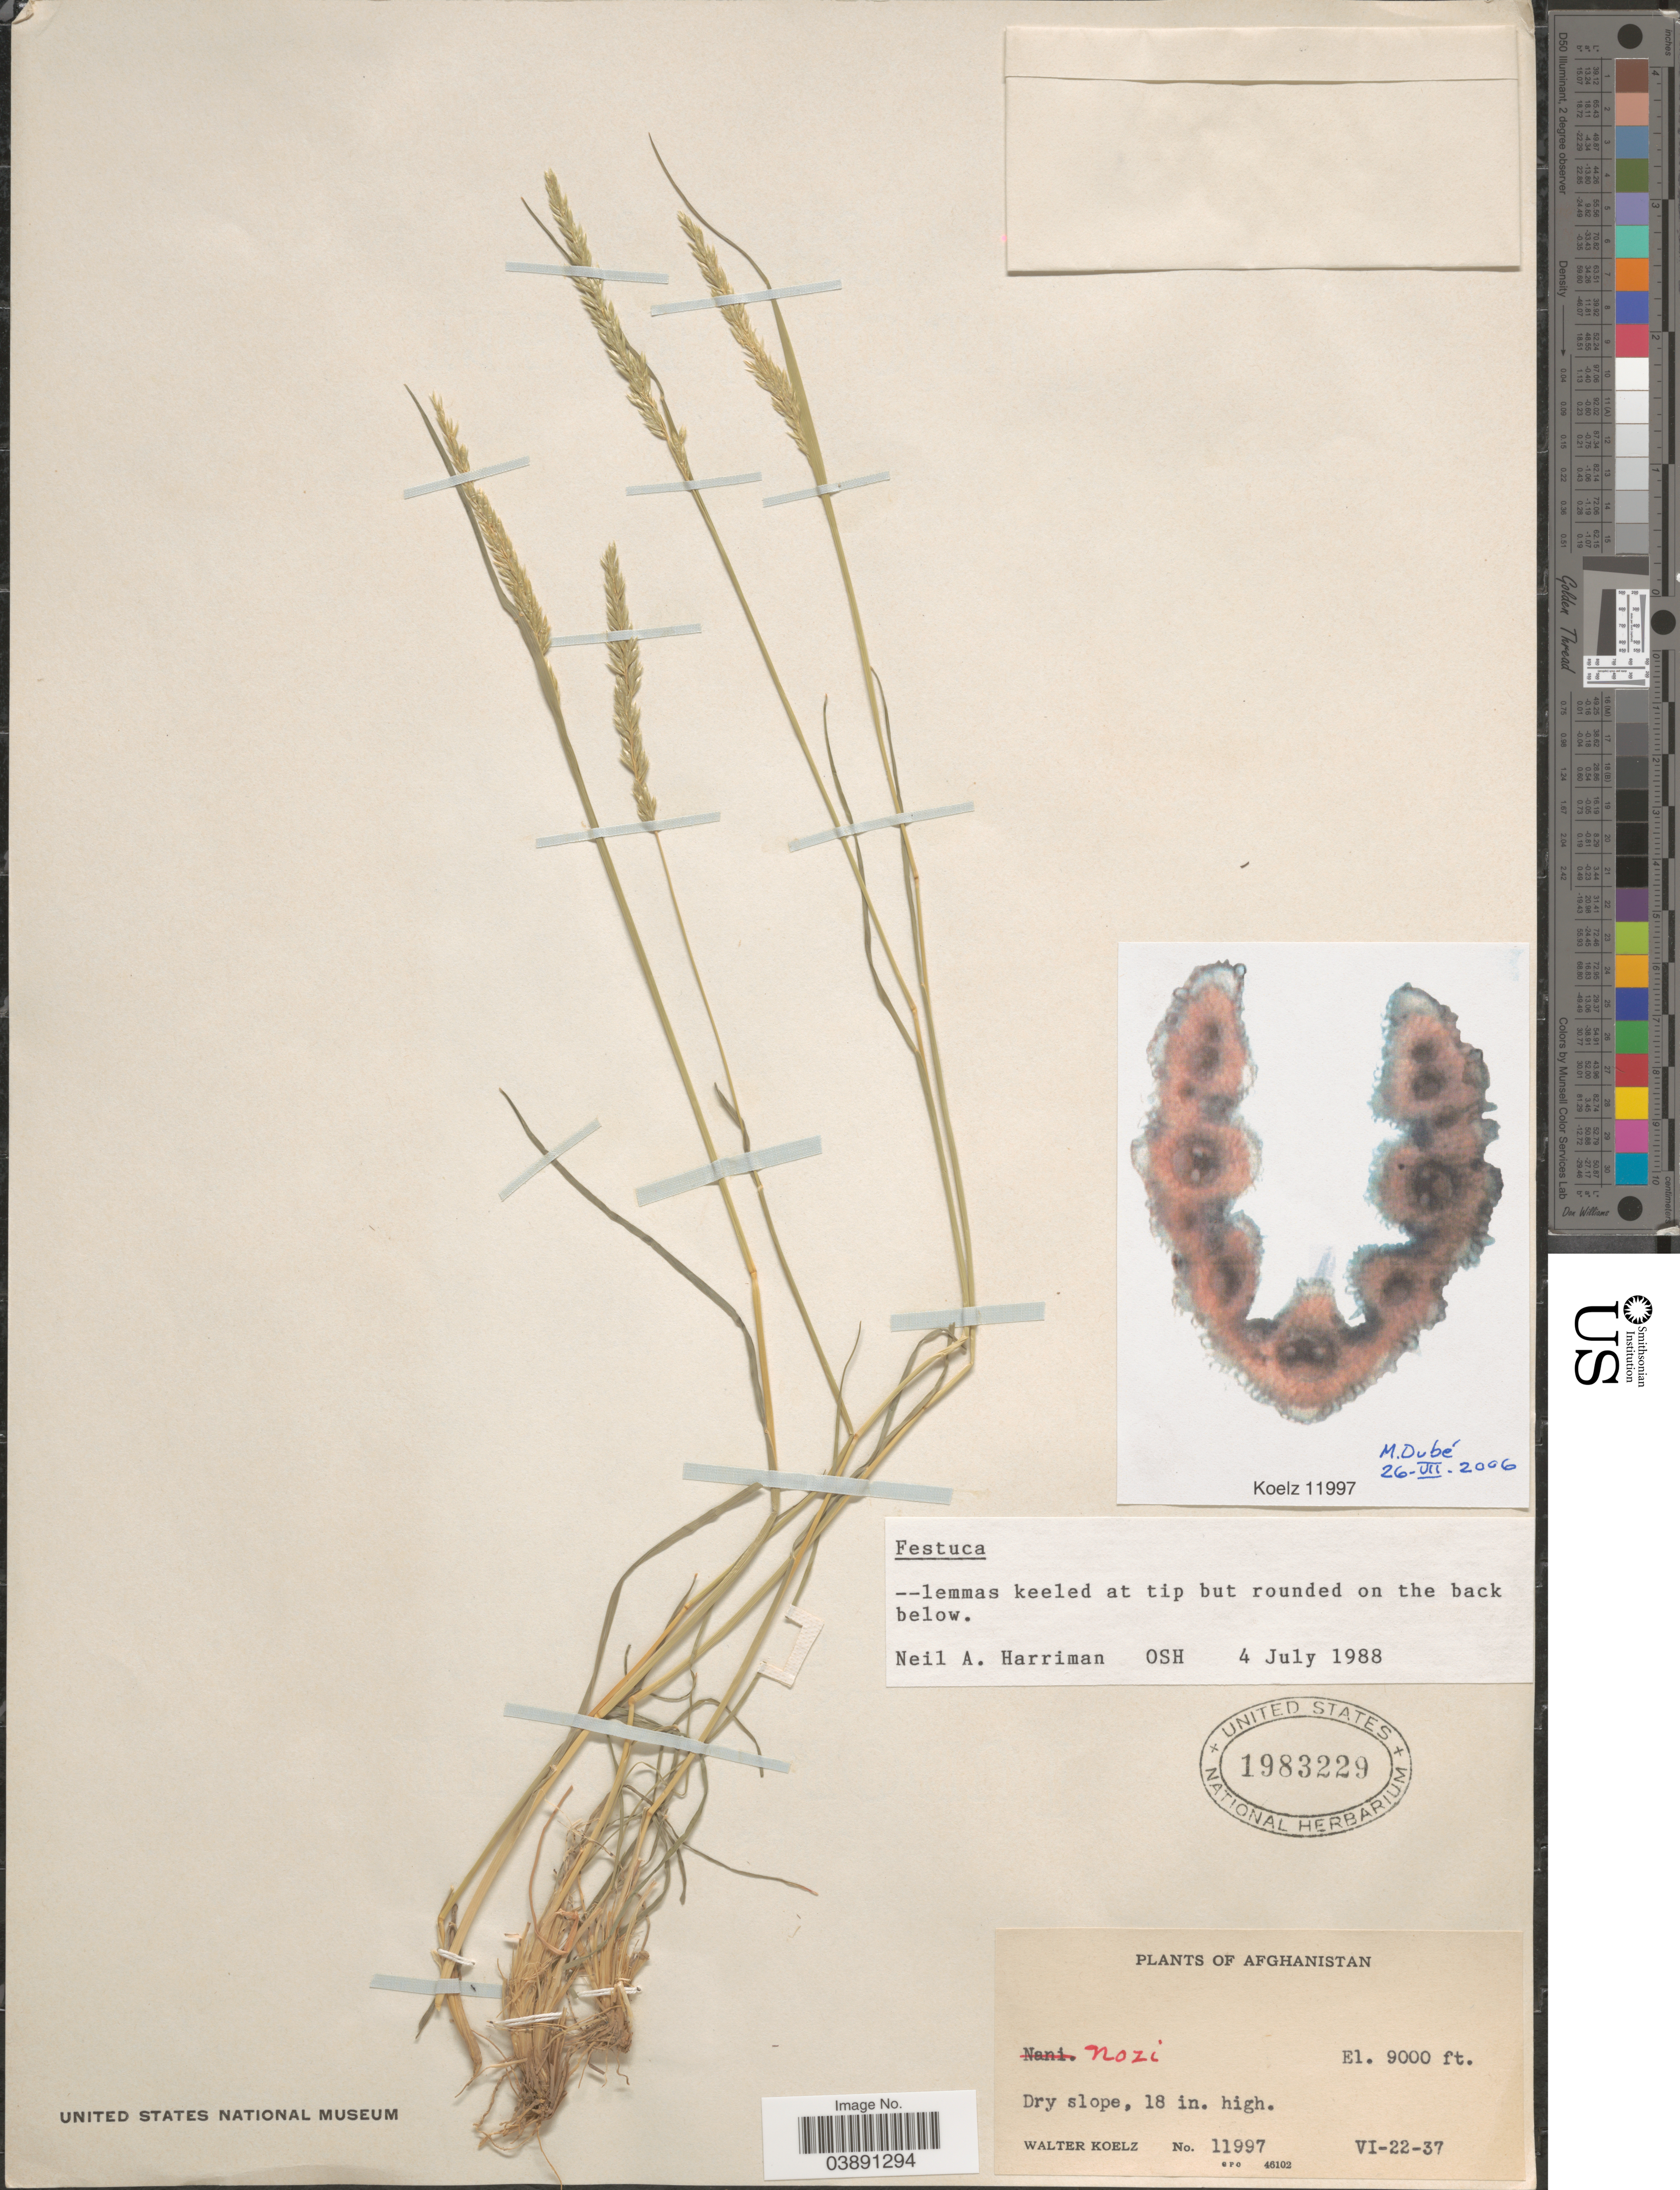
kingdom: Plantae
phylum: Tracheophyta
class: Liliopsida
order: Poales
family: Poaceae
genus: Festuca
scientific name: Festuca sp.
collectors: W. N. Koelz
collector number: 11997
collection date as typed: Transcribed d/m/y: 22/6/37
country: Afghanistan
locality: Nozi.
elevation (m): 2743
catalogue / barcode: US 1983229